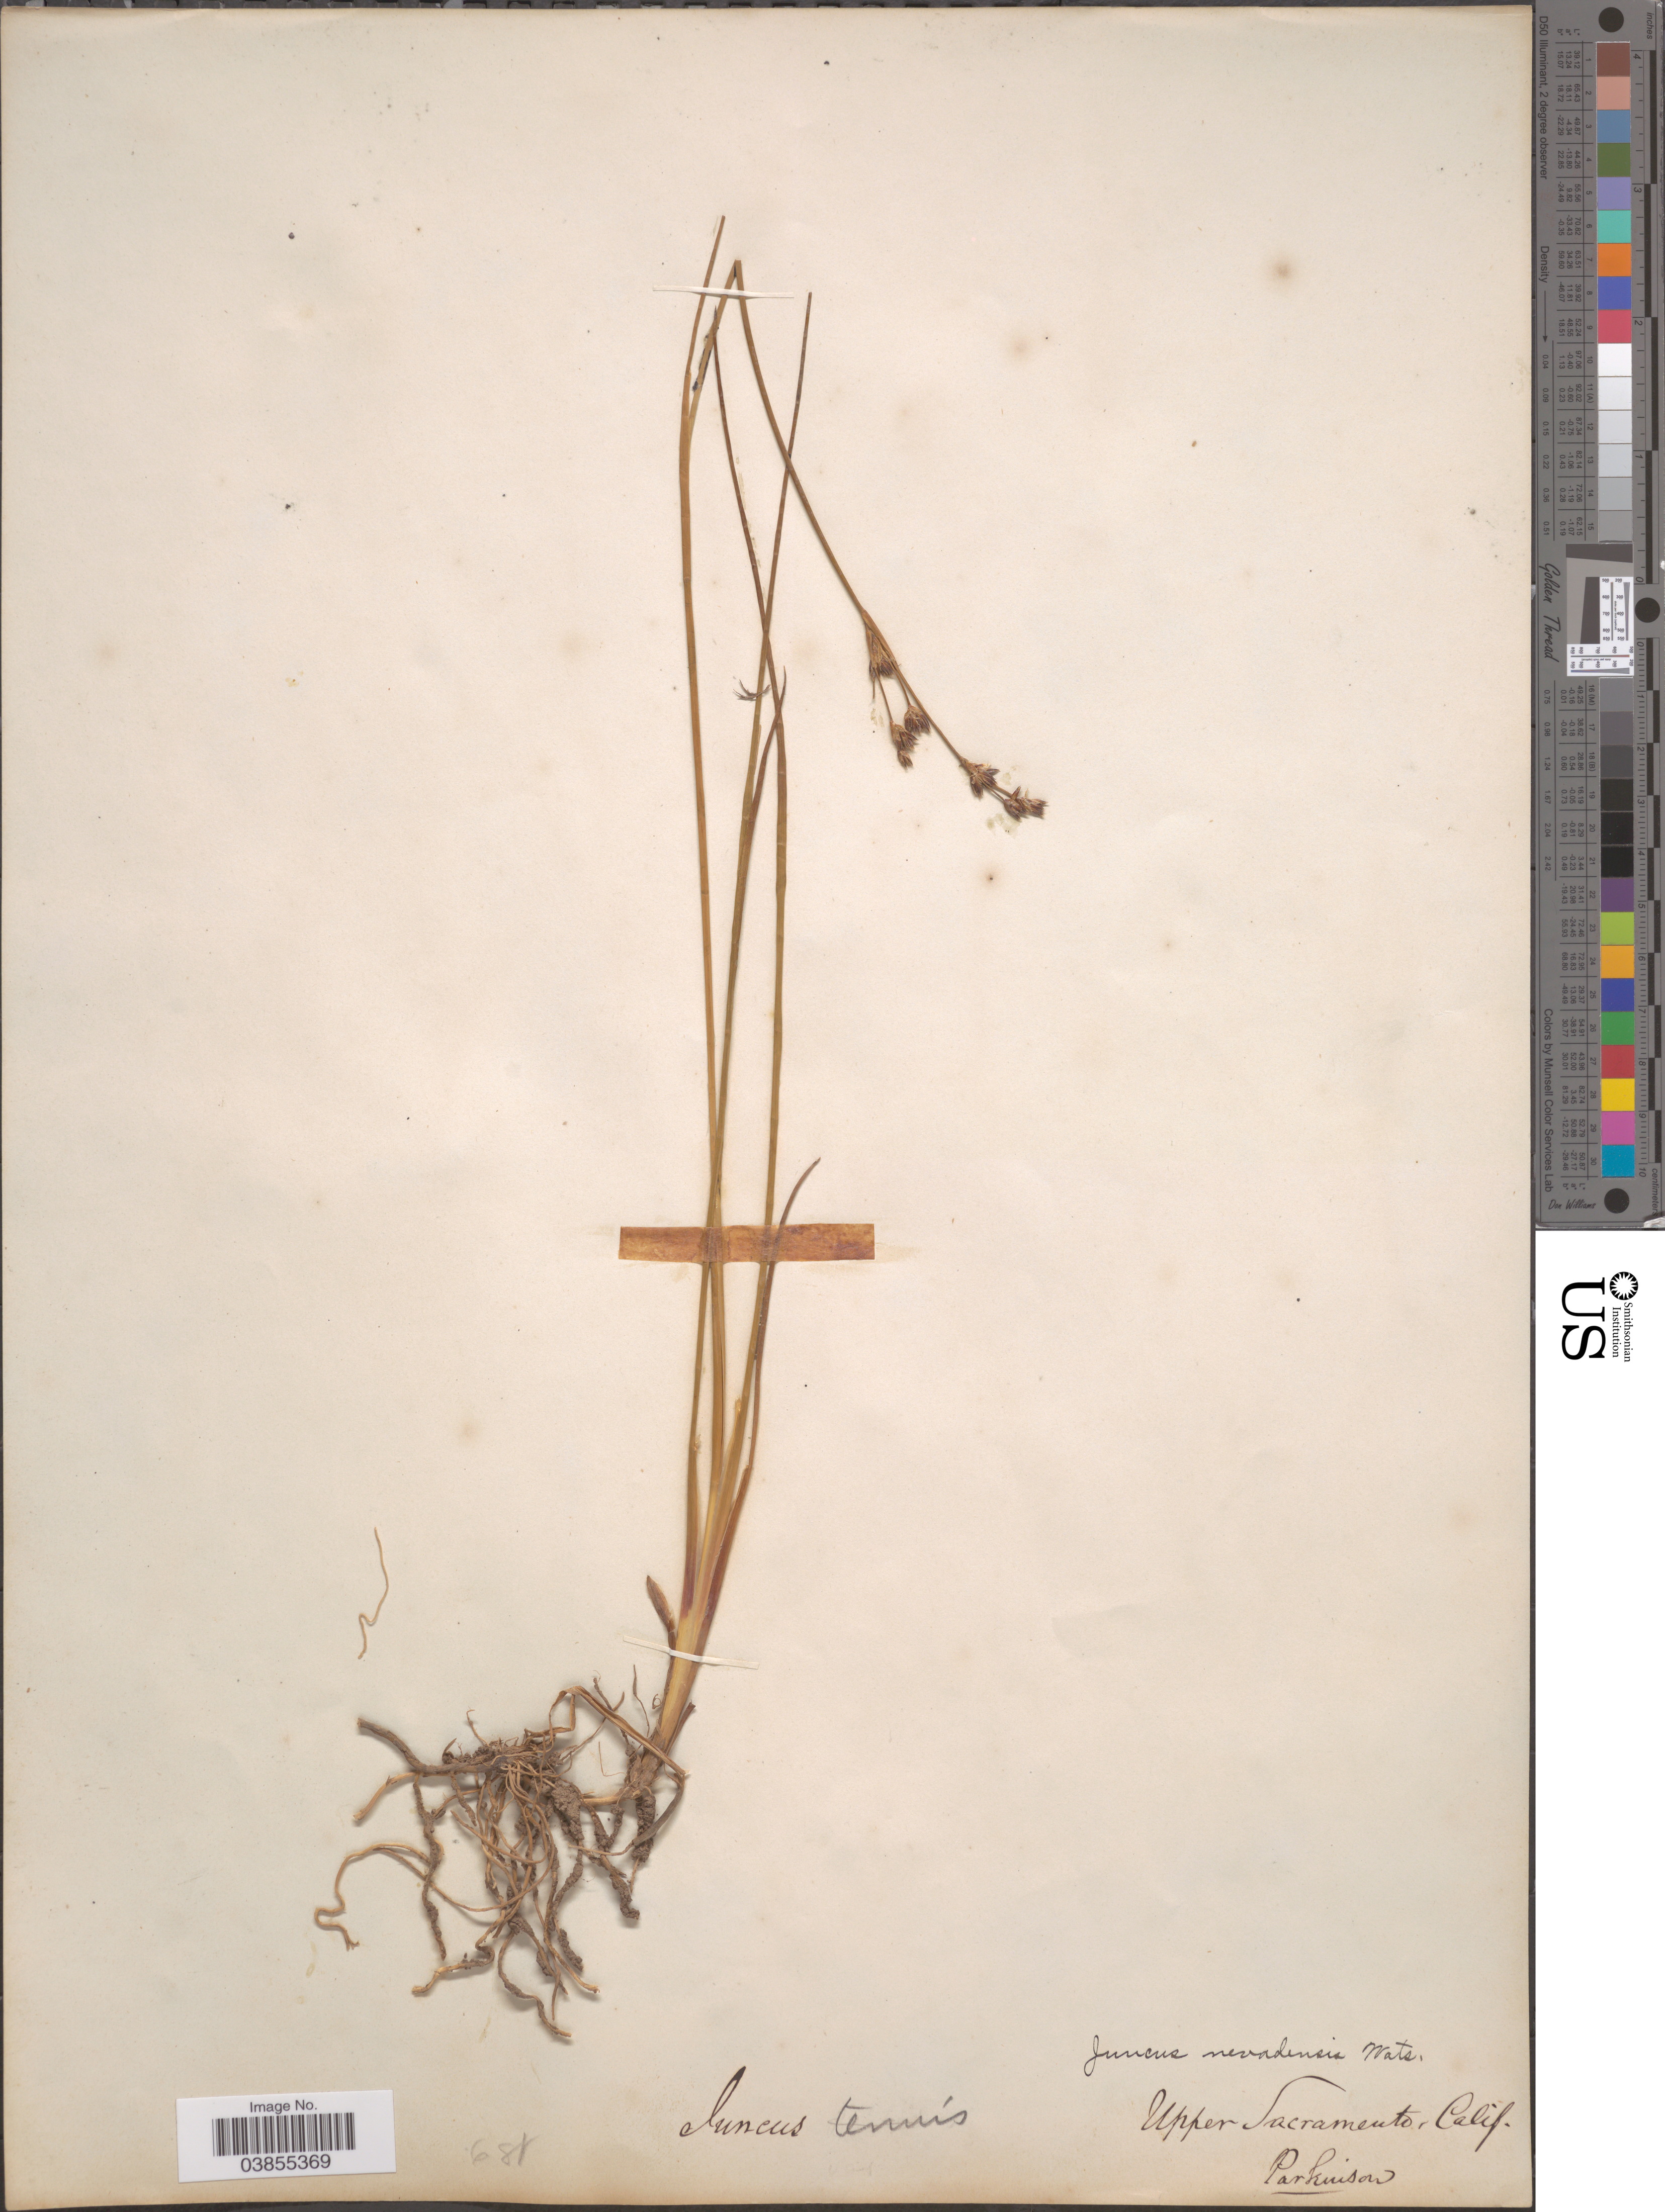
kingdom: Plantae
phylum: Tracheophyta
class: Liliopsida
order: Poales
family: Juncaceae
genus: Juncus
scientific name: Juncus nevadensis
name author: S. Watson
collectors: Parkinson, --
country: United States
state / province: California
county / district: Sacramento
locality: Upper Sacramento.